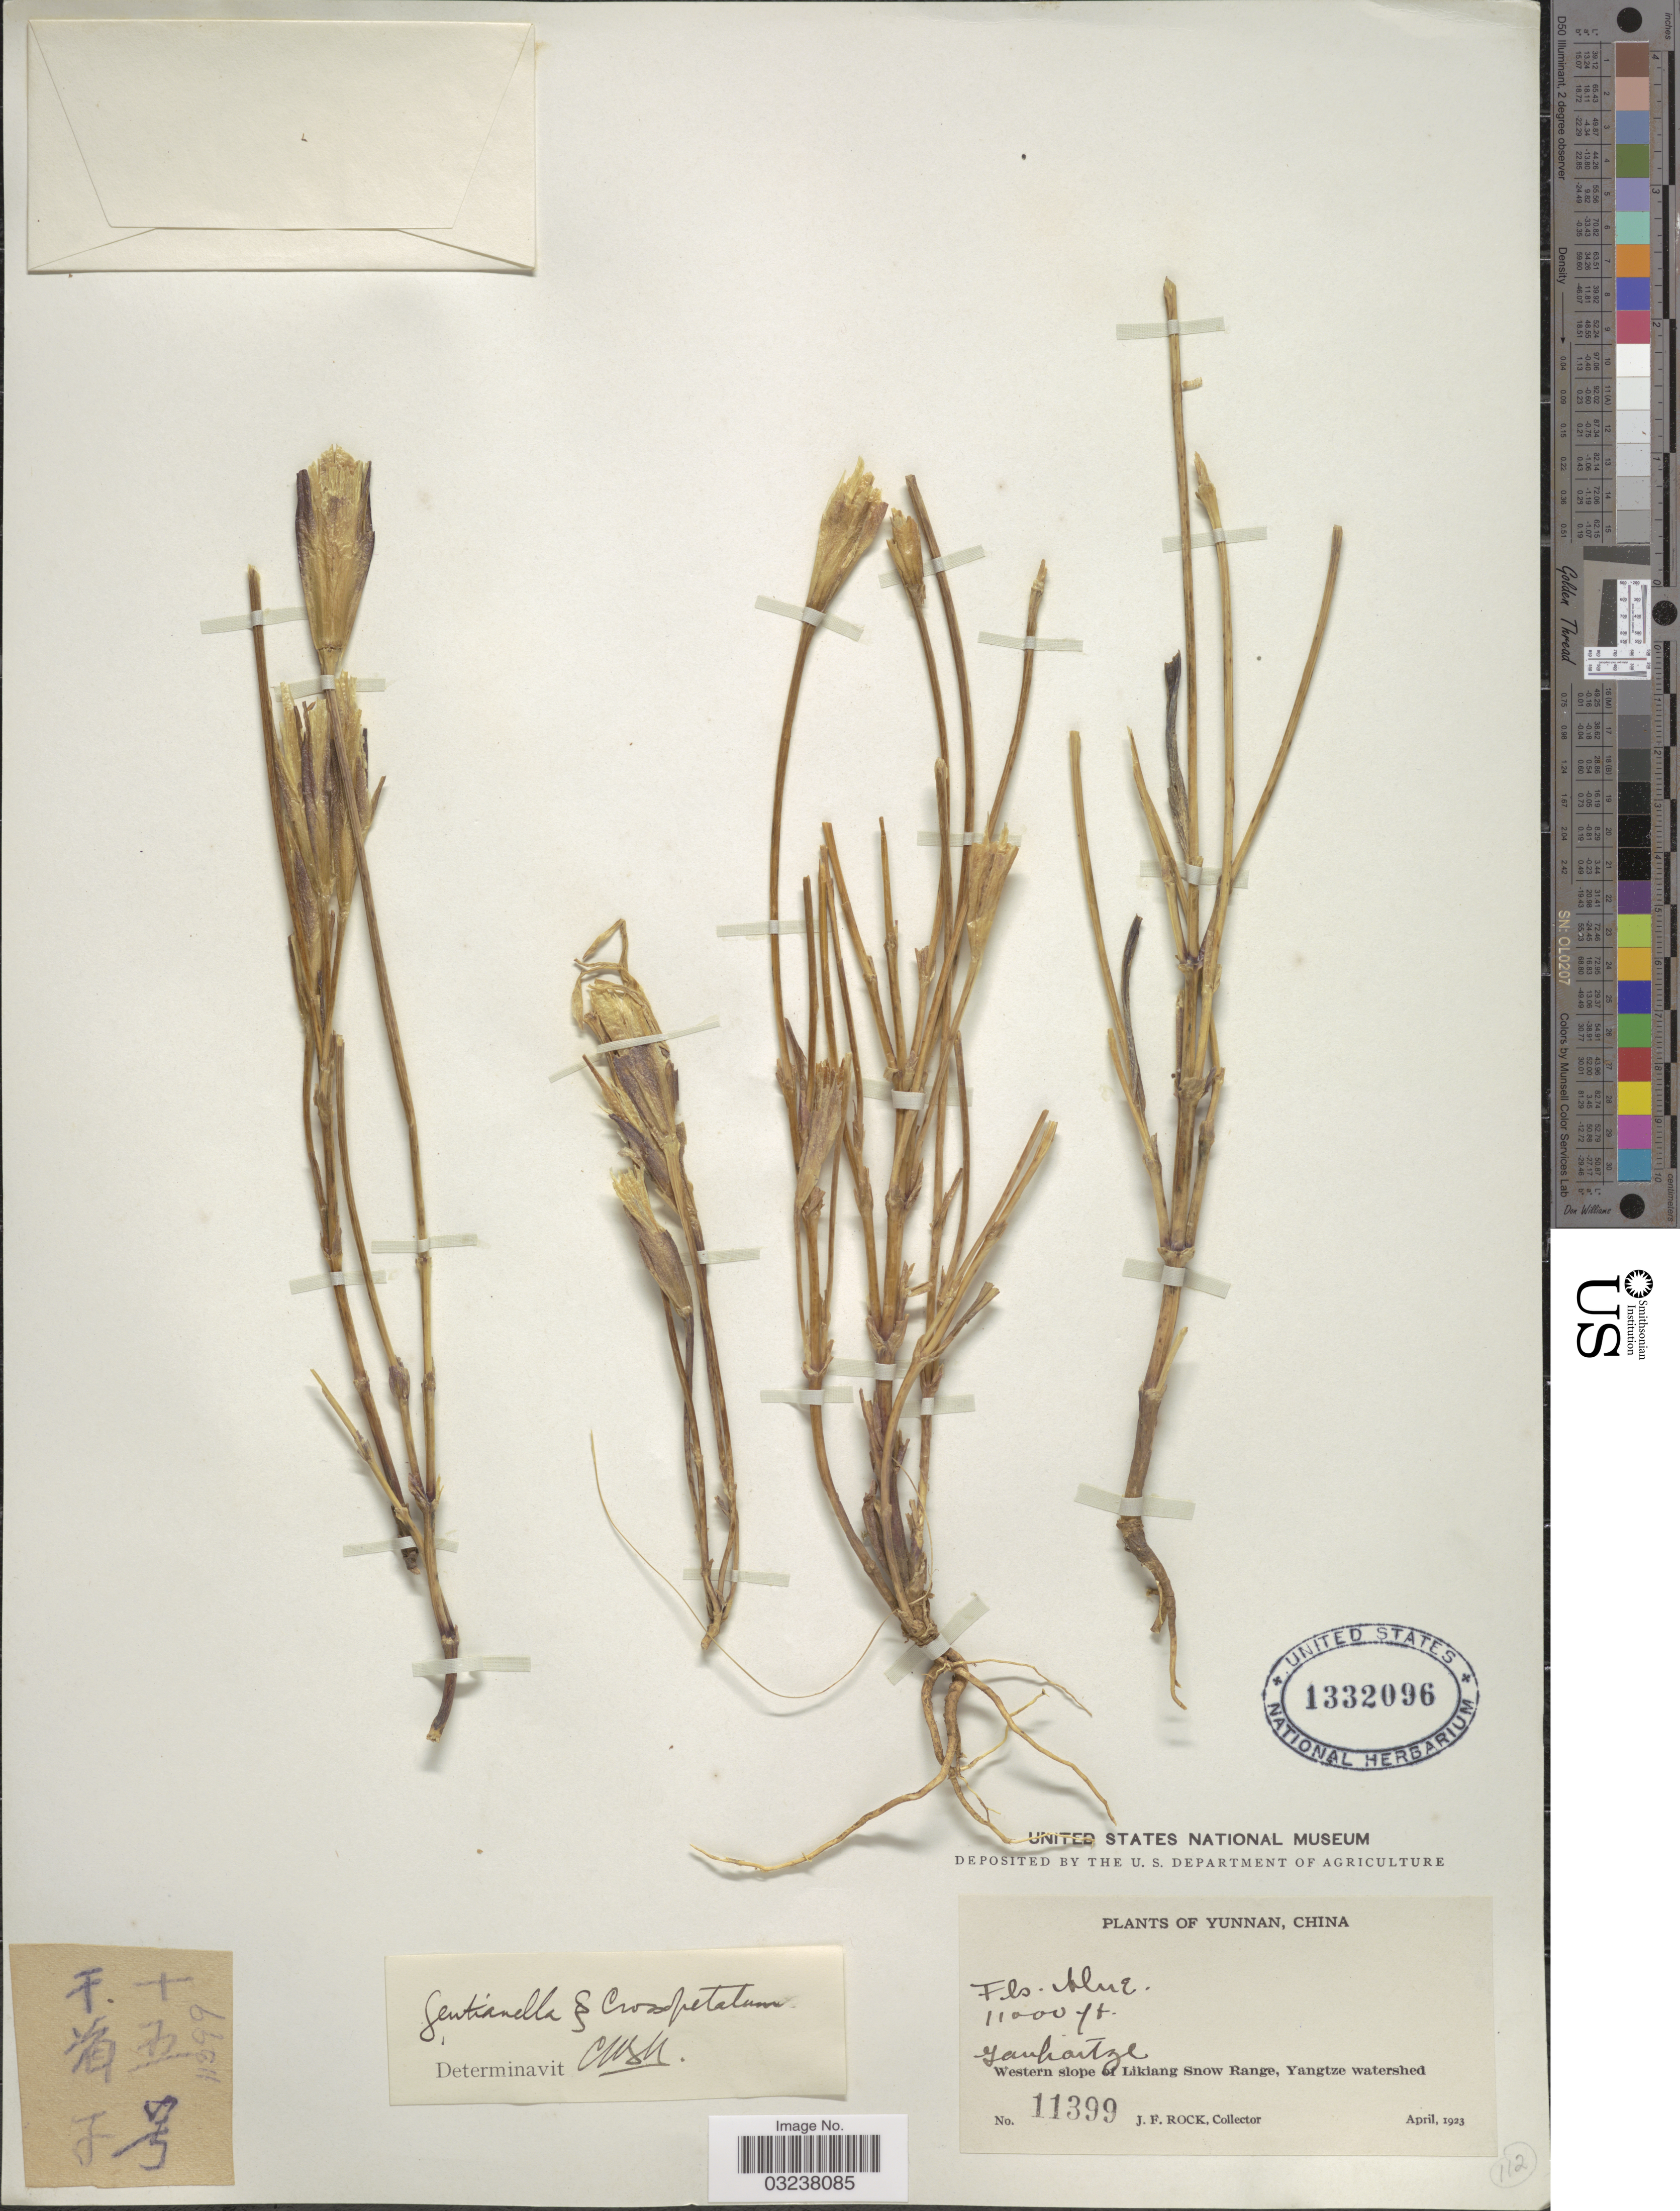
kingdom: Plantae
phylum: Tracheophyta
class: Magnoliopsida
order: Gentianales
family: Gentianaceae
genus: Gentianella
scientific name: Gentianella sp.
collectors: J. Rock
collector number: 11399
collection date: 1923-04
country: China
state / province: Yunnan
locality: Yanhaitze. Western slope of Likiang Snow Range, Yangtze watershed.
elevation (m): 3353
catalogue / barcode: US 1332096